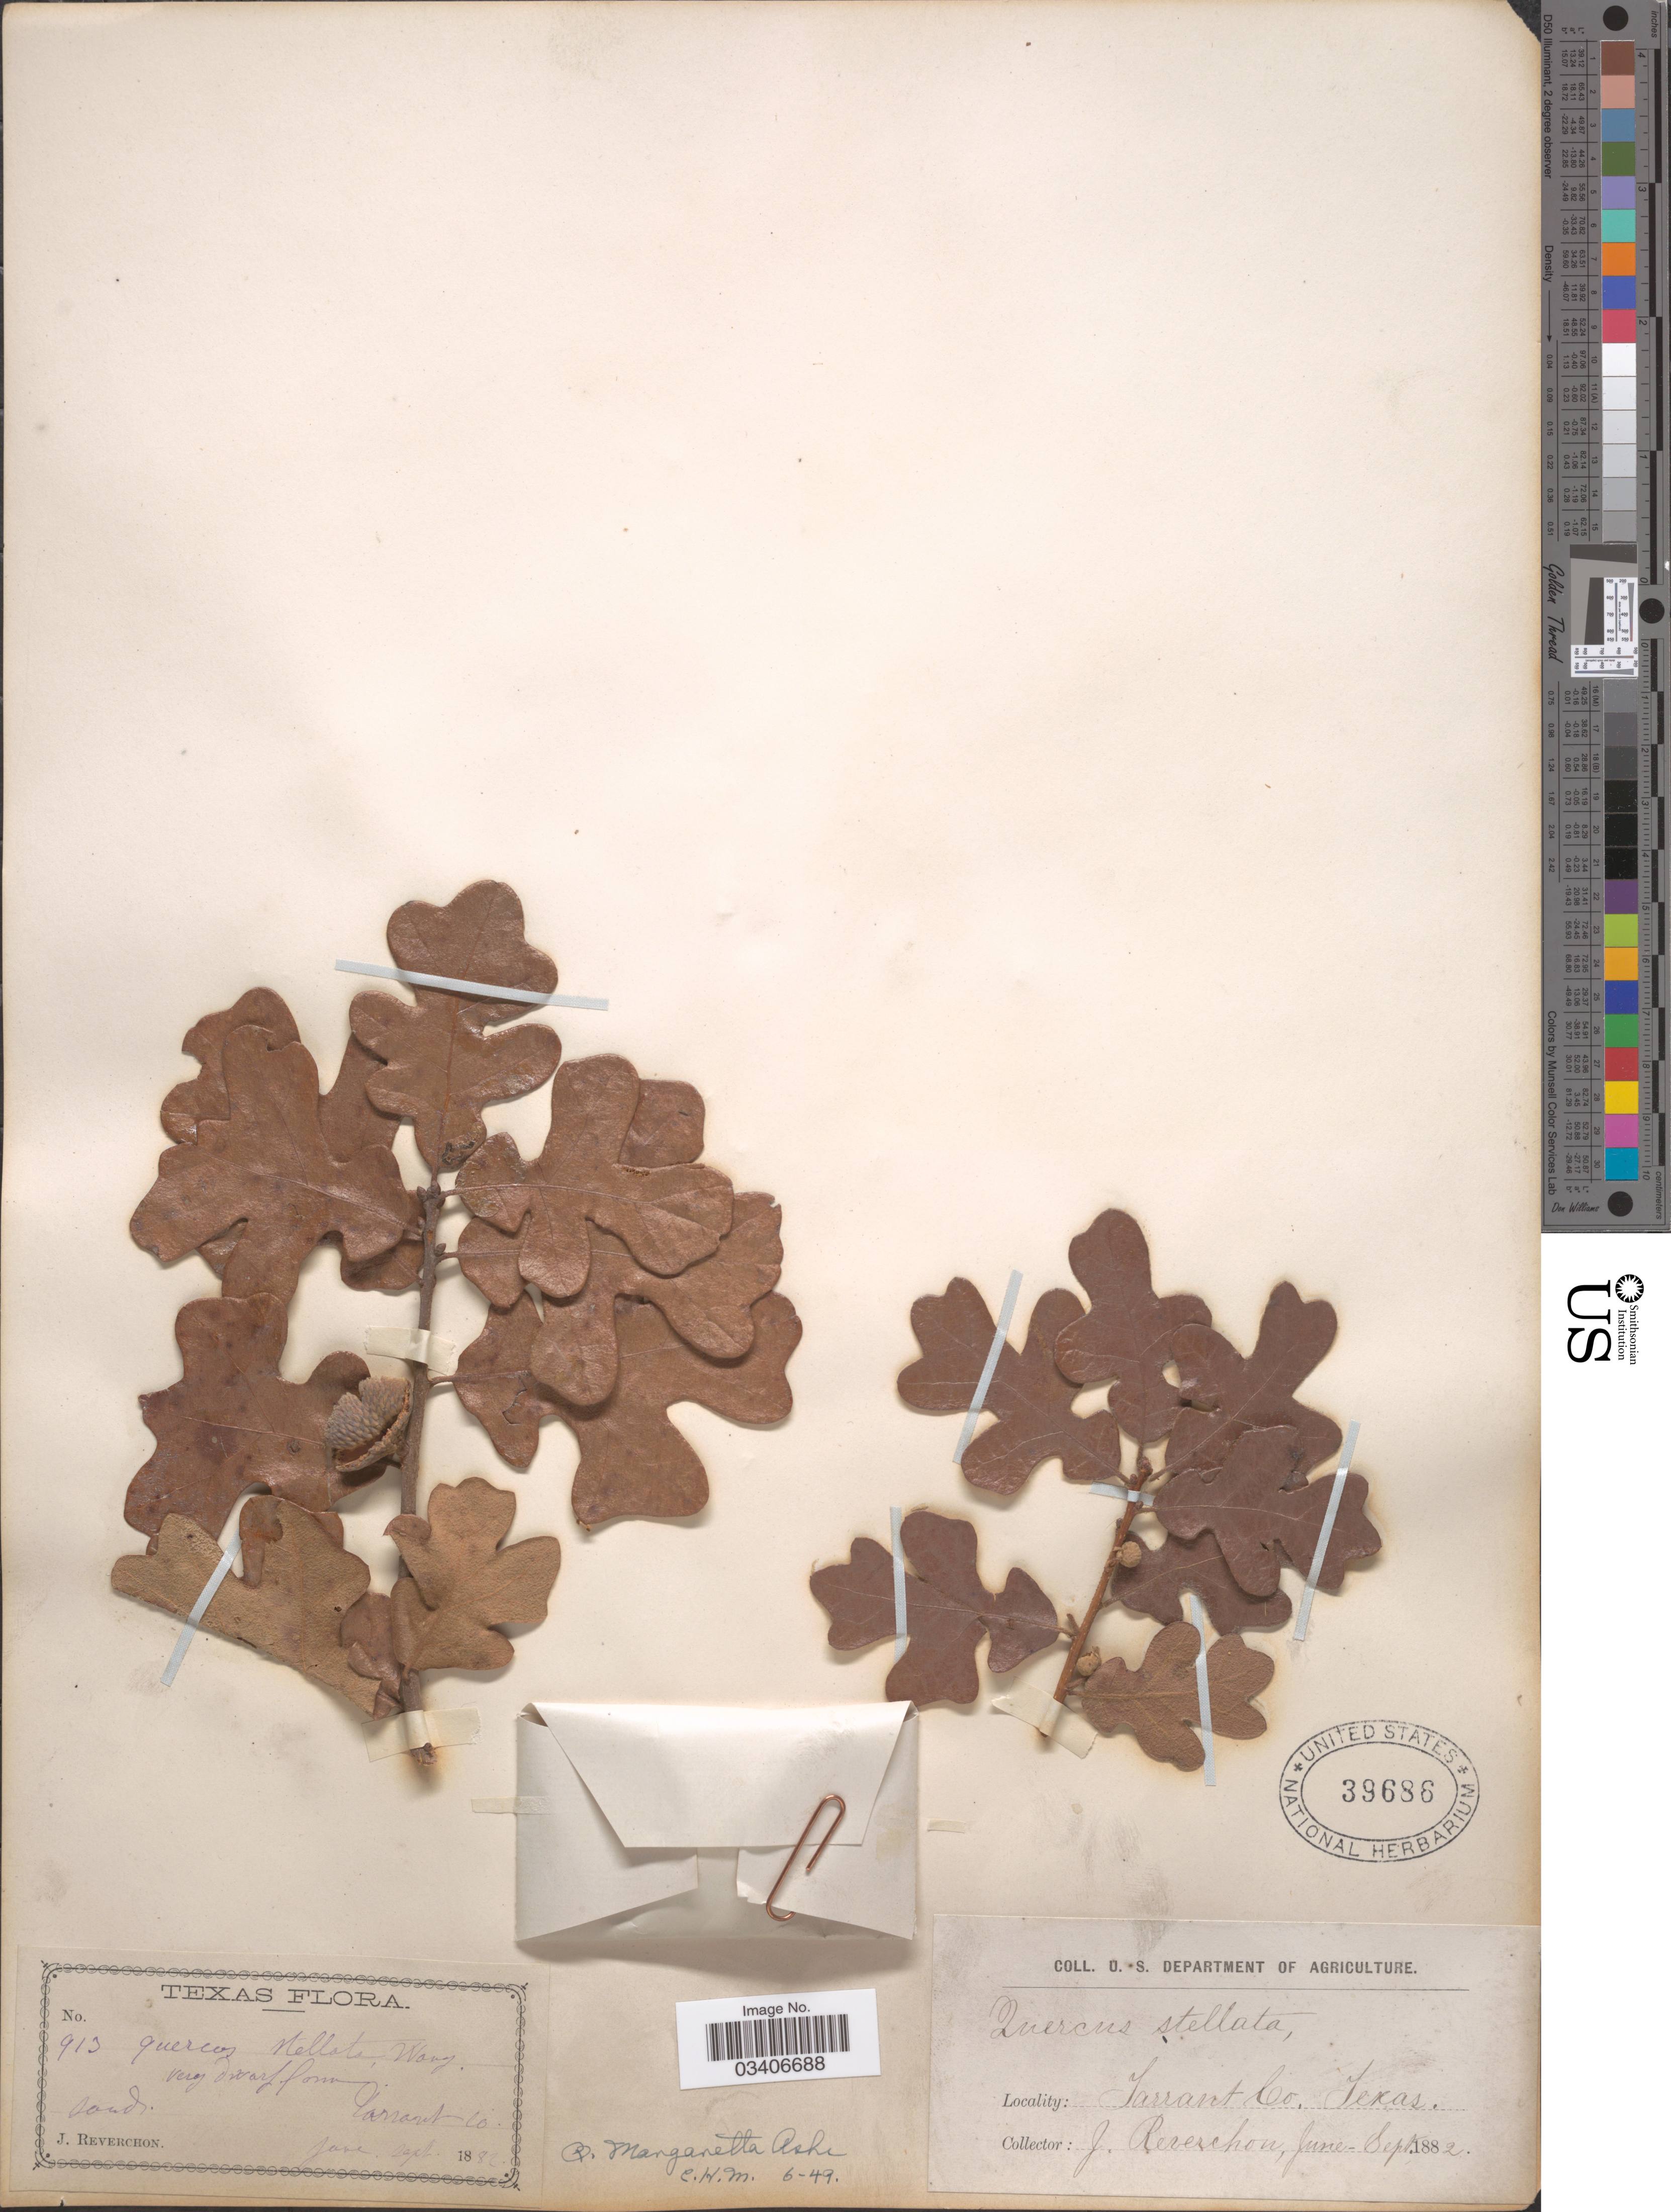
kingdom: Plantae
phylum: Tracheophyta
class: Magnoliopsida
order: Fagales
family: Fagaceae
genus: Quercus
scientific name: Quercus margarettae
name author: Ashe ex Small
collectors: J. Reverchon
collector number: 913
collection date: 1882-01/1882-09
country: United States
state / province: Texas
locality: Tarrant Co.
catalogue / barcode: US 39686